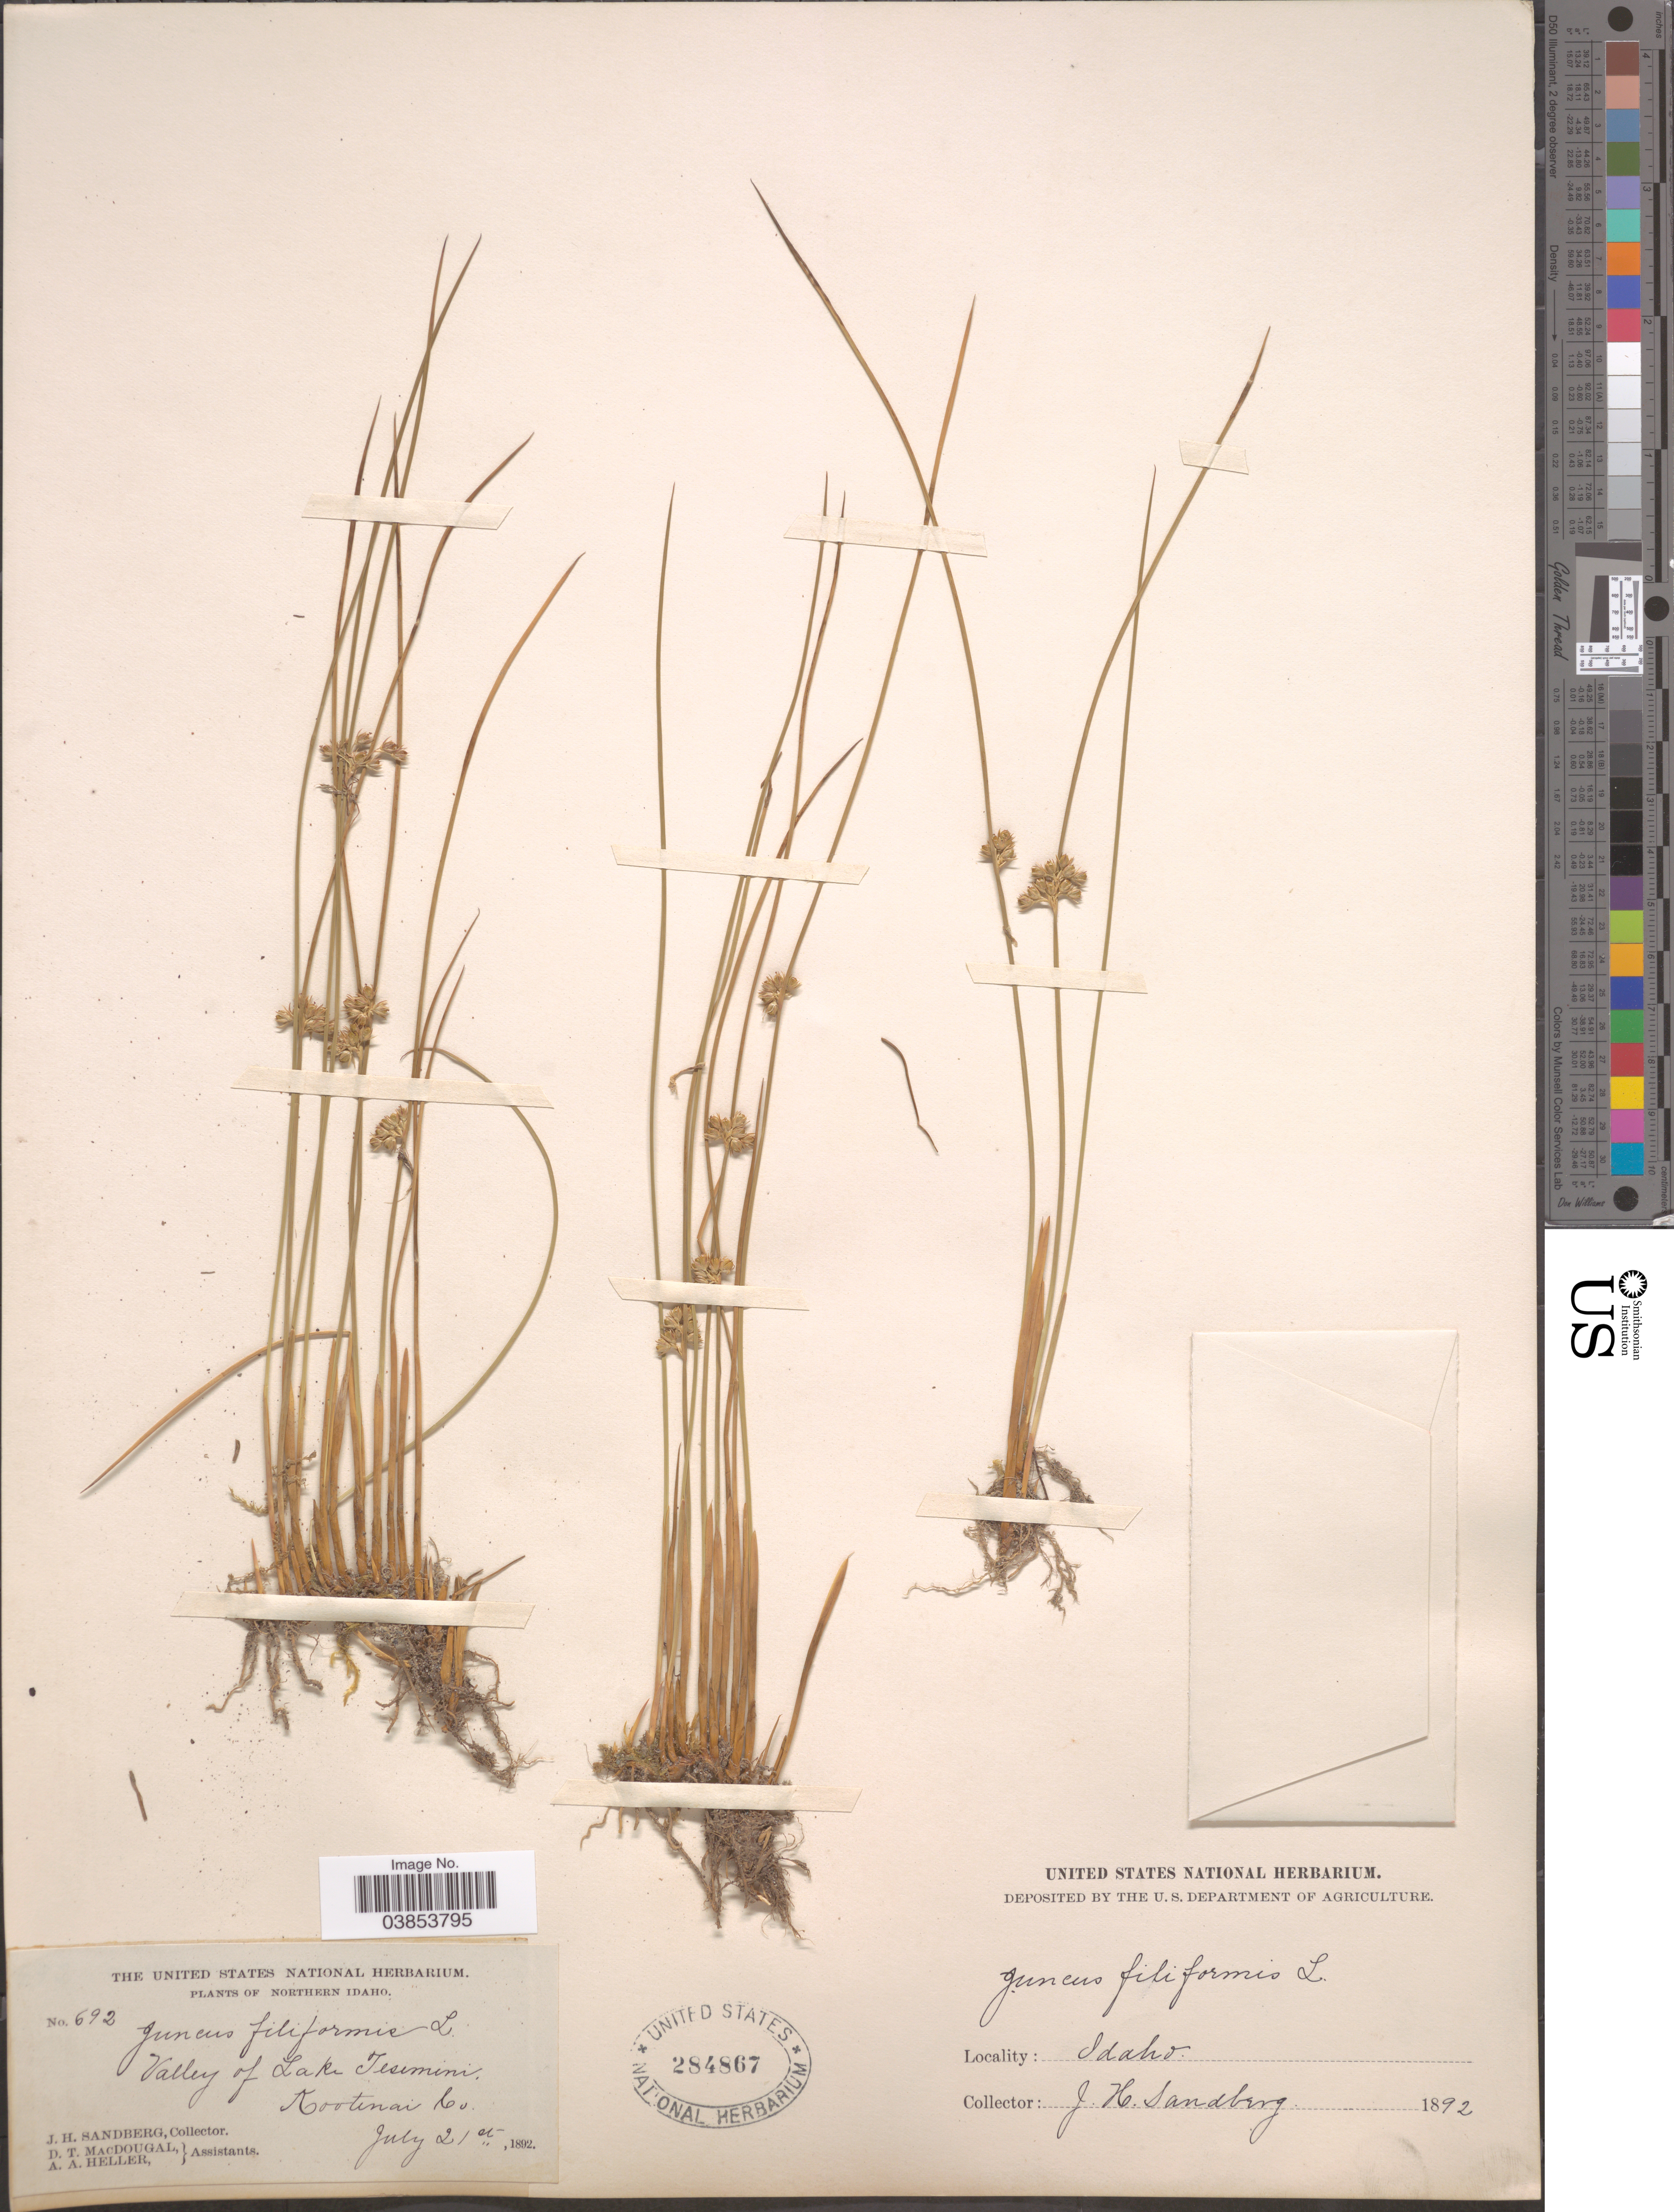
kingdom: Plantae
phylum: Tracheophyta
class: Liliopsida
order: Poales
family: Juncaceae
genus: Juncus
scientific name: Juncus filiformis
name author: L.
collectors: J. H. Sandberg, D. T. MacDougal & A. A. Heller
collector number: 692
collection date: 1892-07-21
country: United States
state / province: Idaho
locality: Northern Idaho. Valley of Lake Tesemini, Kootenai Co.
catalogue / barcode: US 284867